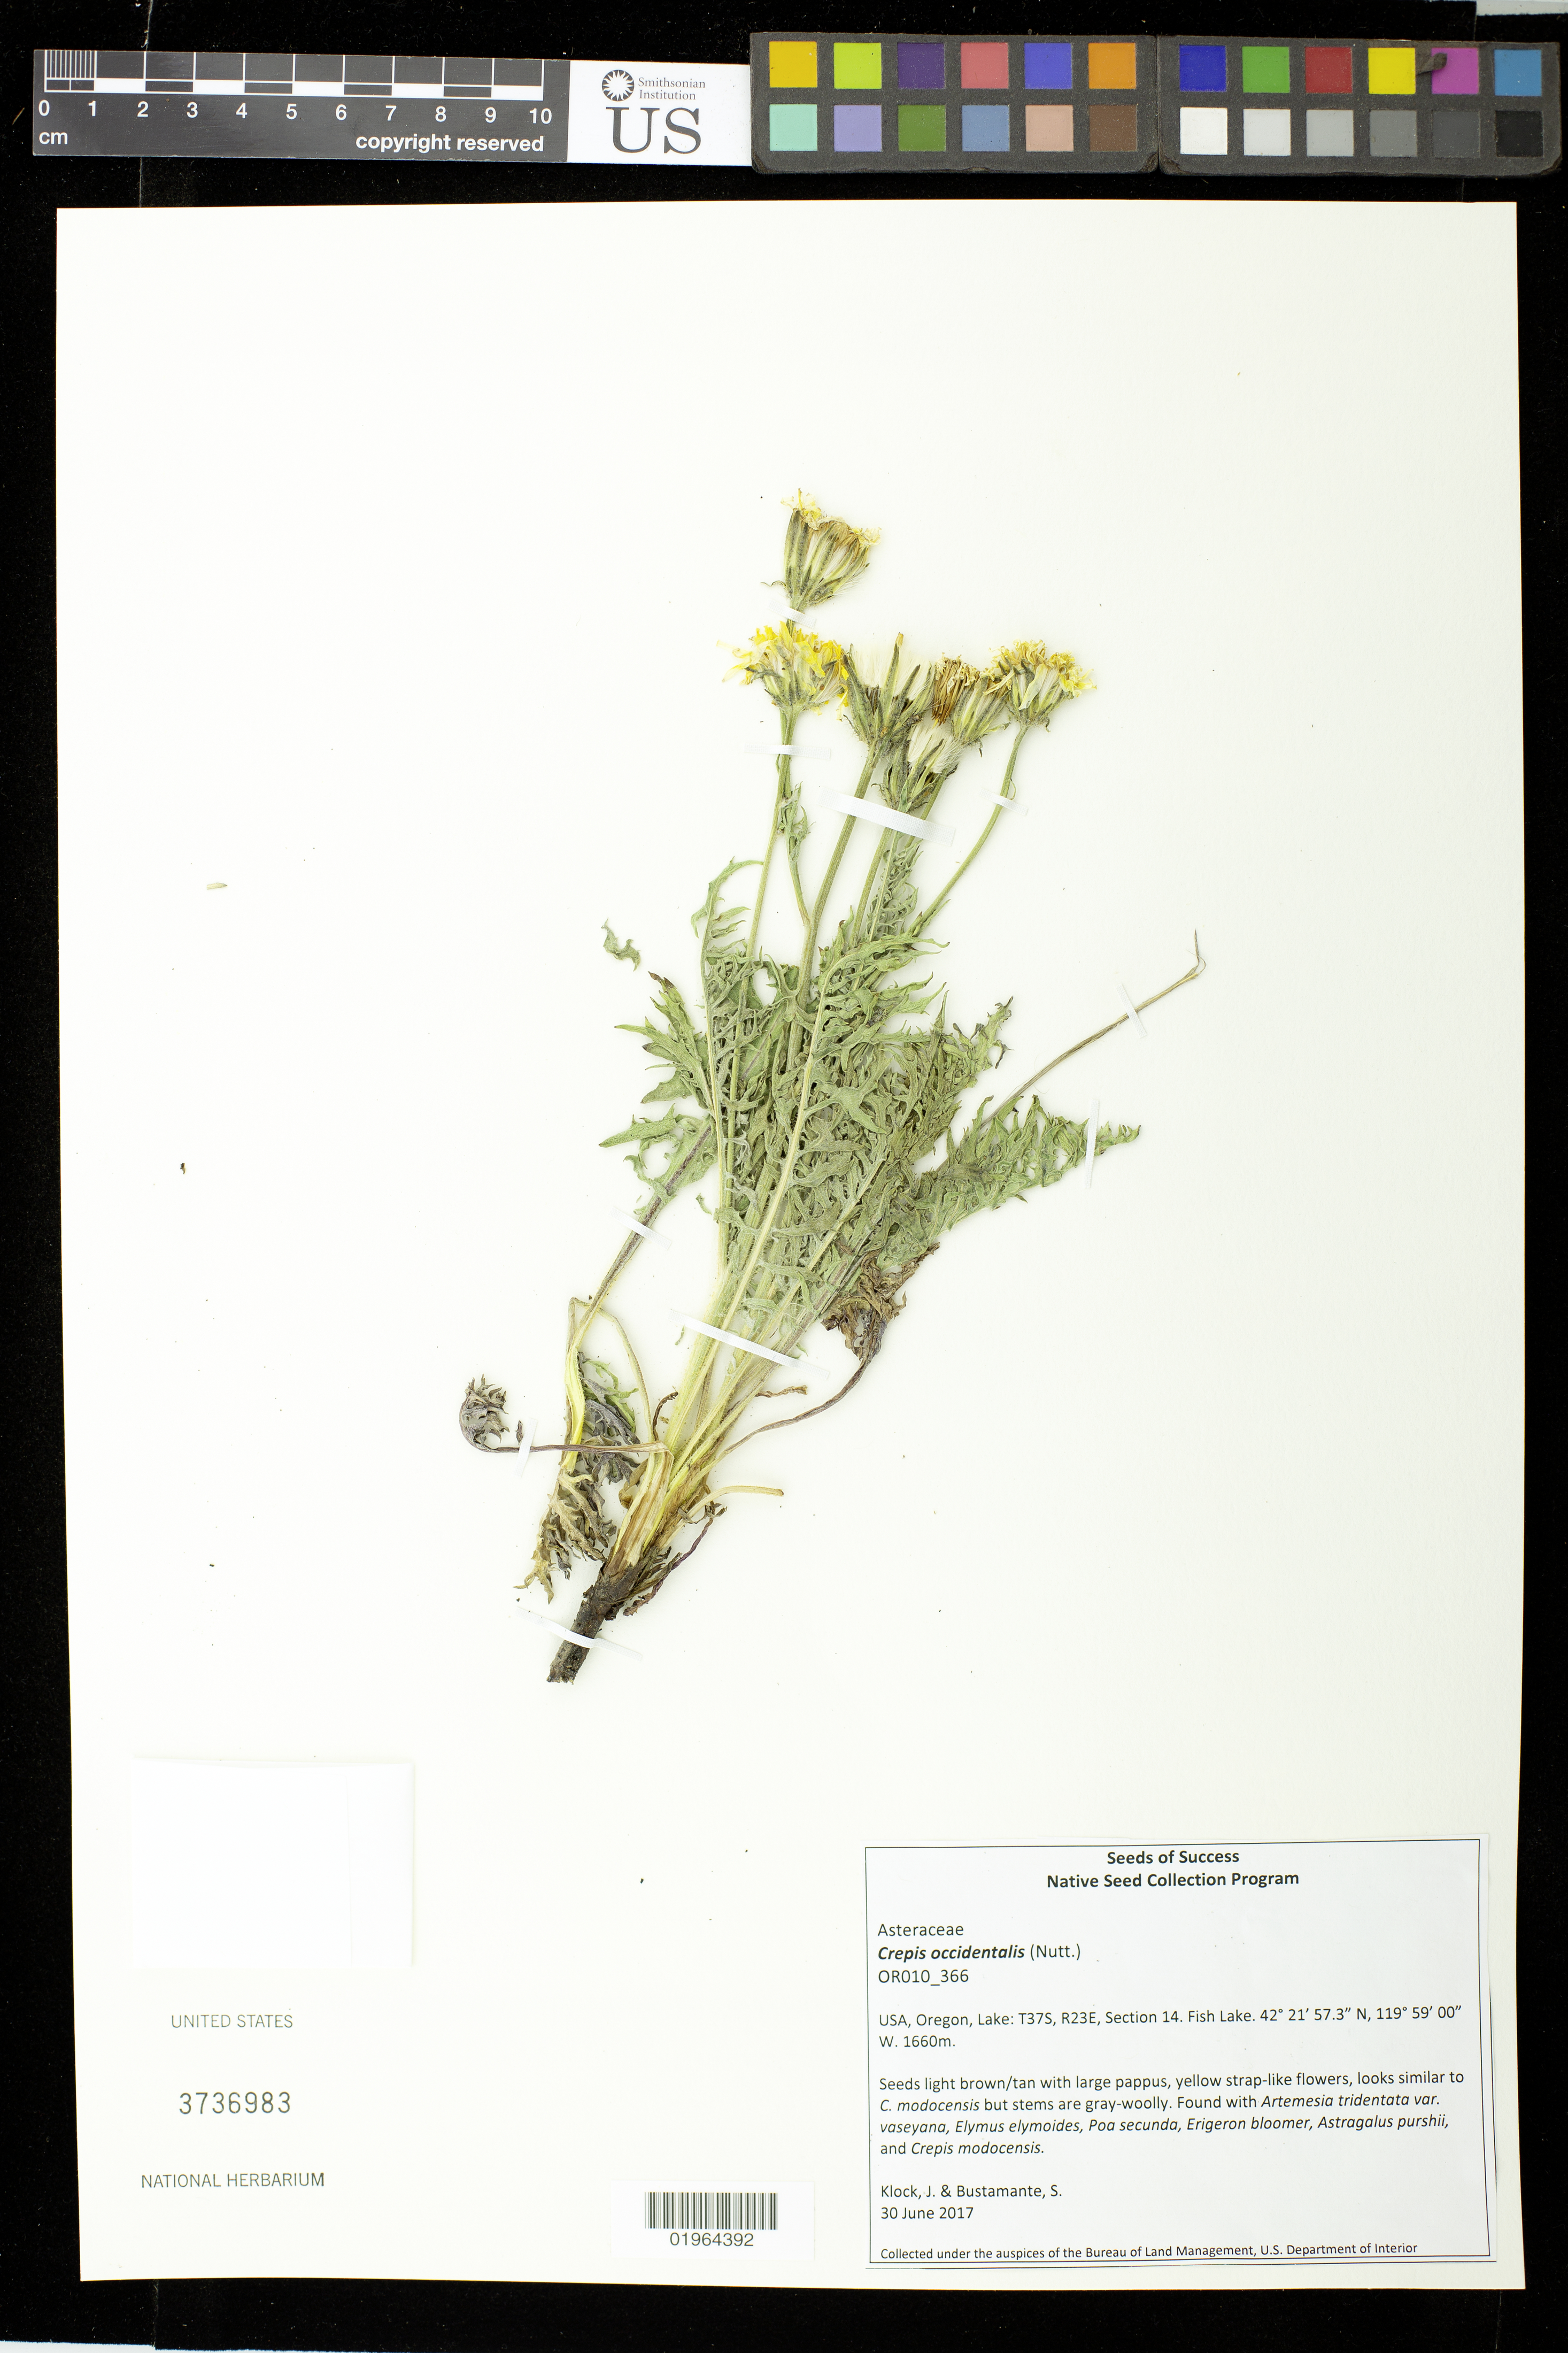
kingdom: Plantae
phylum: Tracheophyta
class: Magnoliopsida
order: Asterales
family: Asteraceae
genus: Crepis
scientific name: Crepis occidentalis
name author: Nutt.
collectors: J. Klock & S. Bustamante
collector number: OR010_366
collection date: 2017-06-30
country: United States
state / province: Oregon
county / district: Lake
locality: Fish Lake, T37S, R23E, section 14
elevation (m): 1660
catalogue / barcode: US 3736983